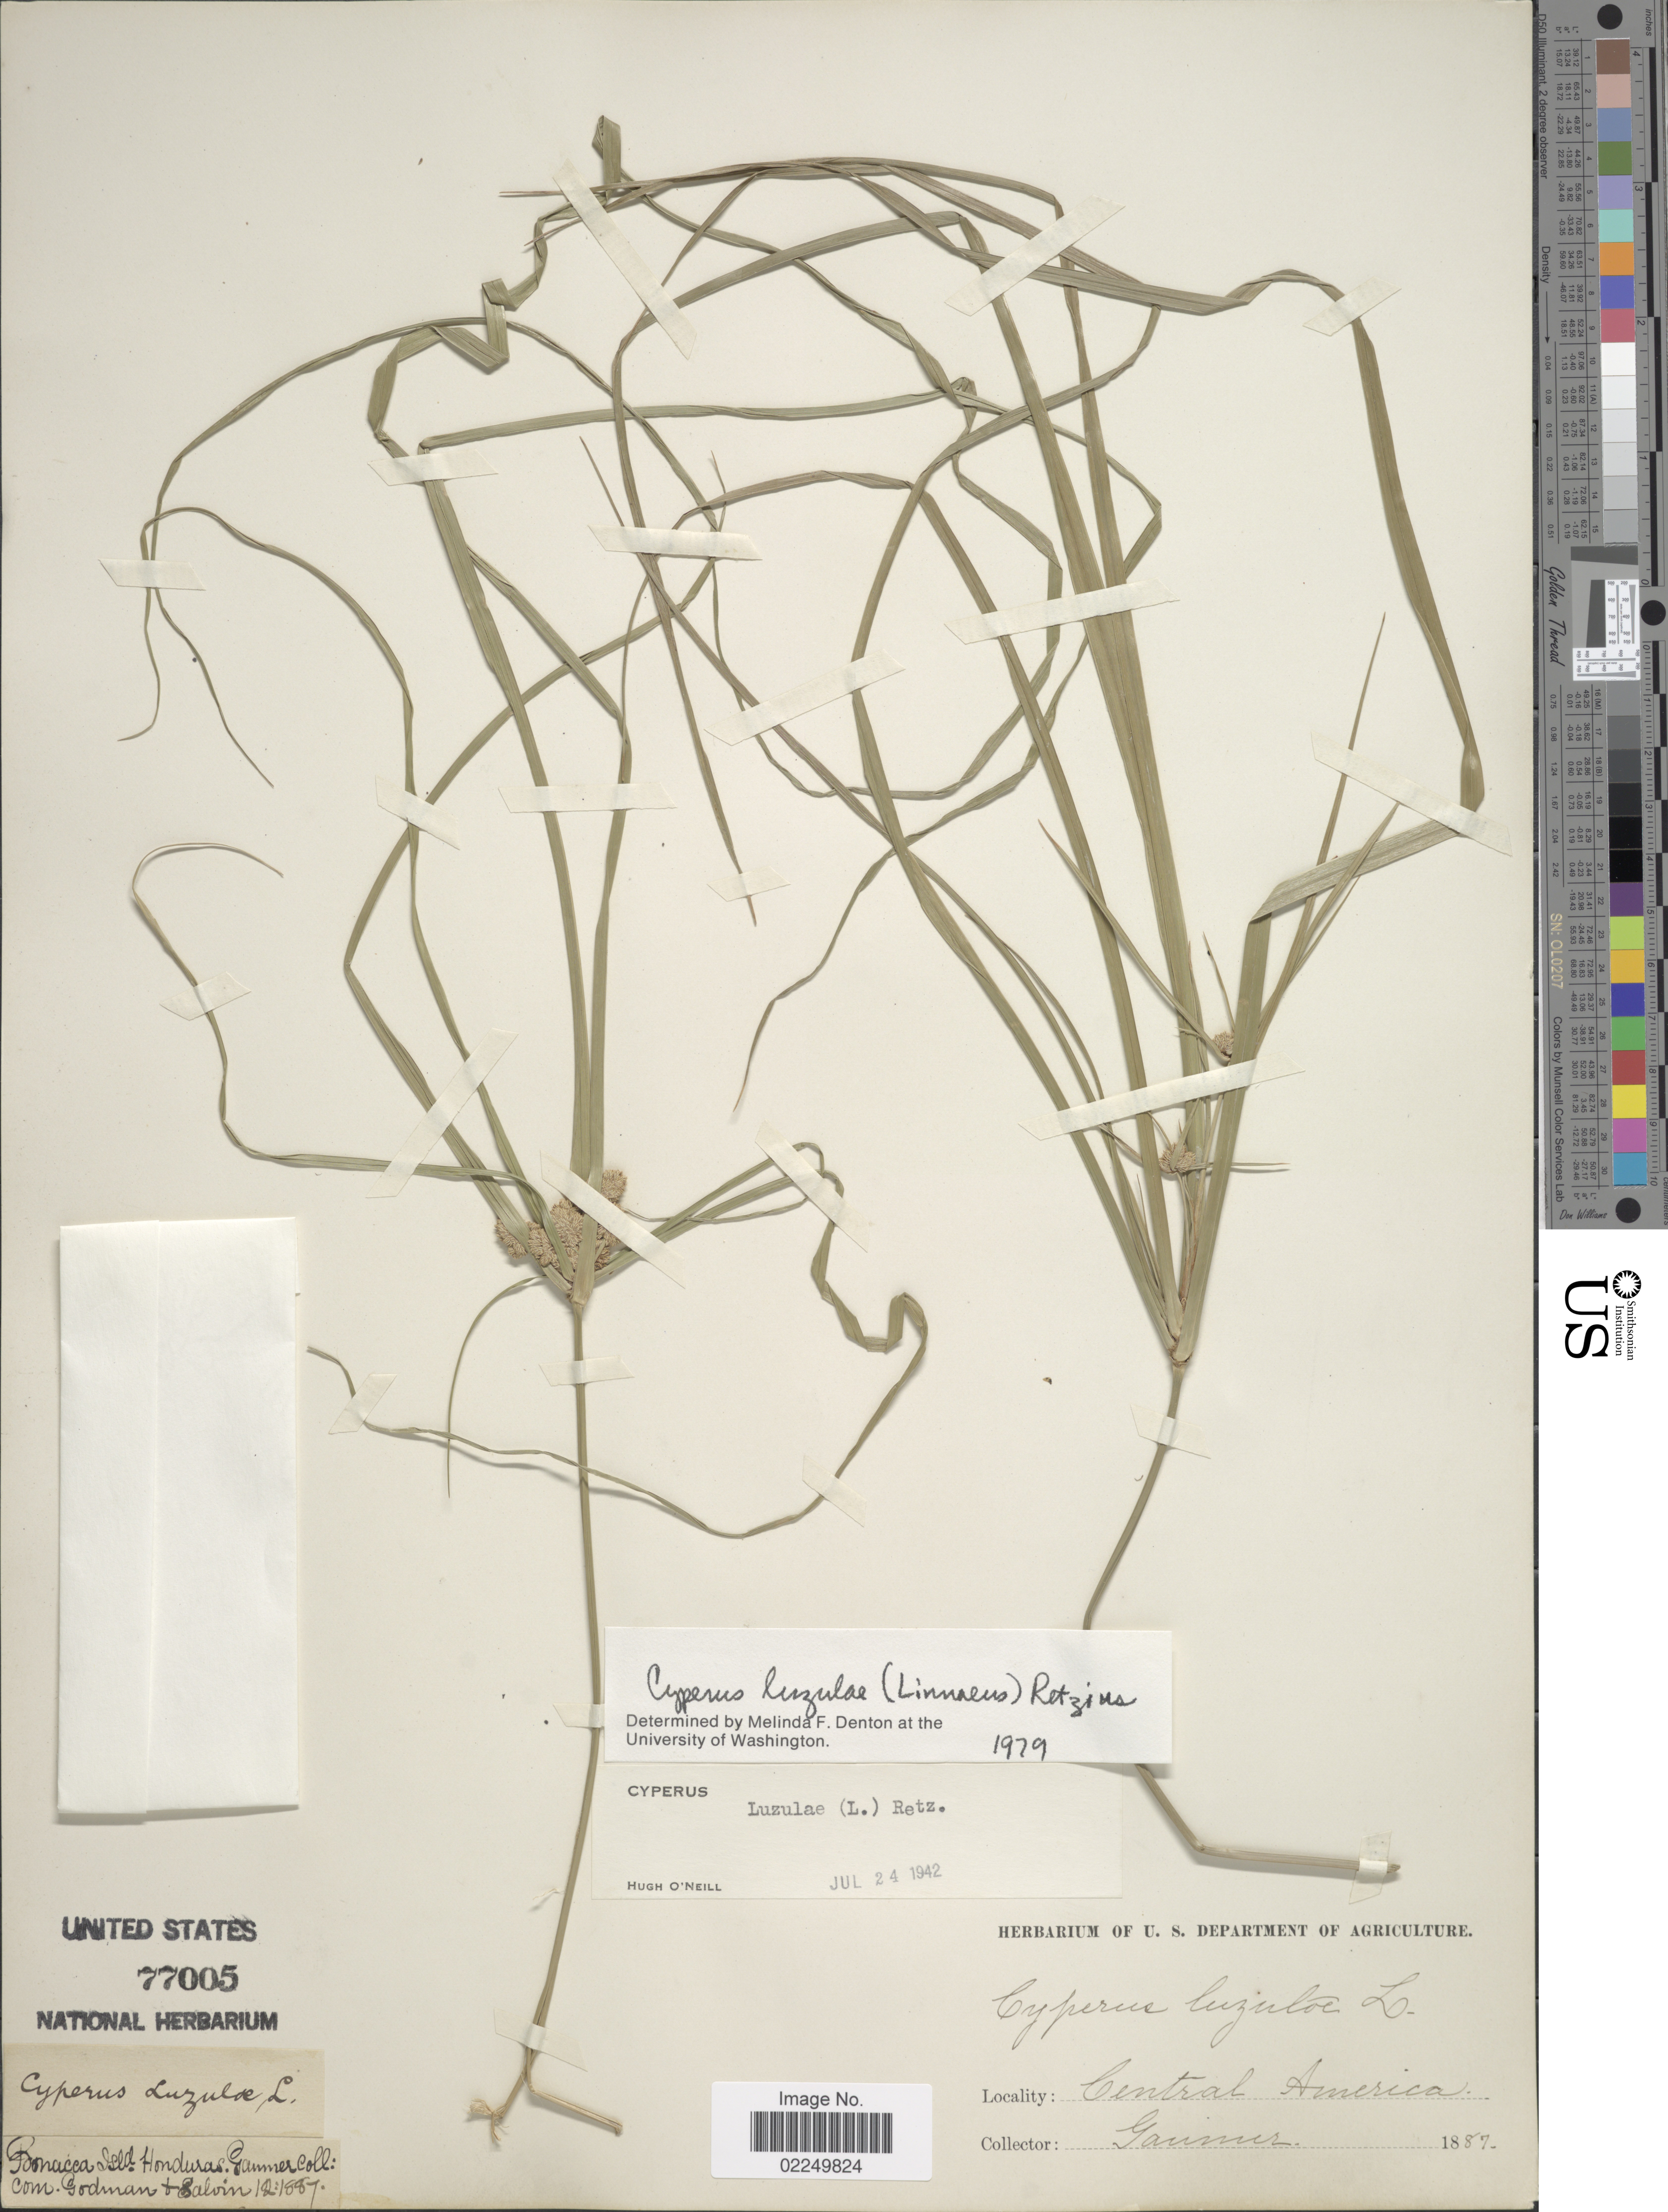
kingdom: Plantae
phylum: Tracheophyta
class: Liliopsida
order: Poales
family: Cyperaceae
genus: Cyperus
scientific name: Cyperus luzulae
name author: (L.) Rottb. ex Retz.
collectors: -. Gaumer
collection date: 1887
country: Honduras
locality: Central America, Ponacca Isl., Honduras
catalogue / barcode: US 77005